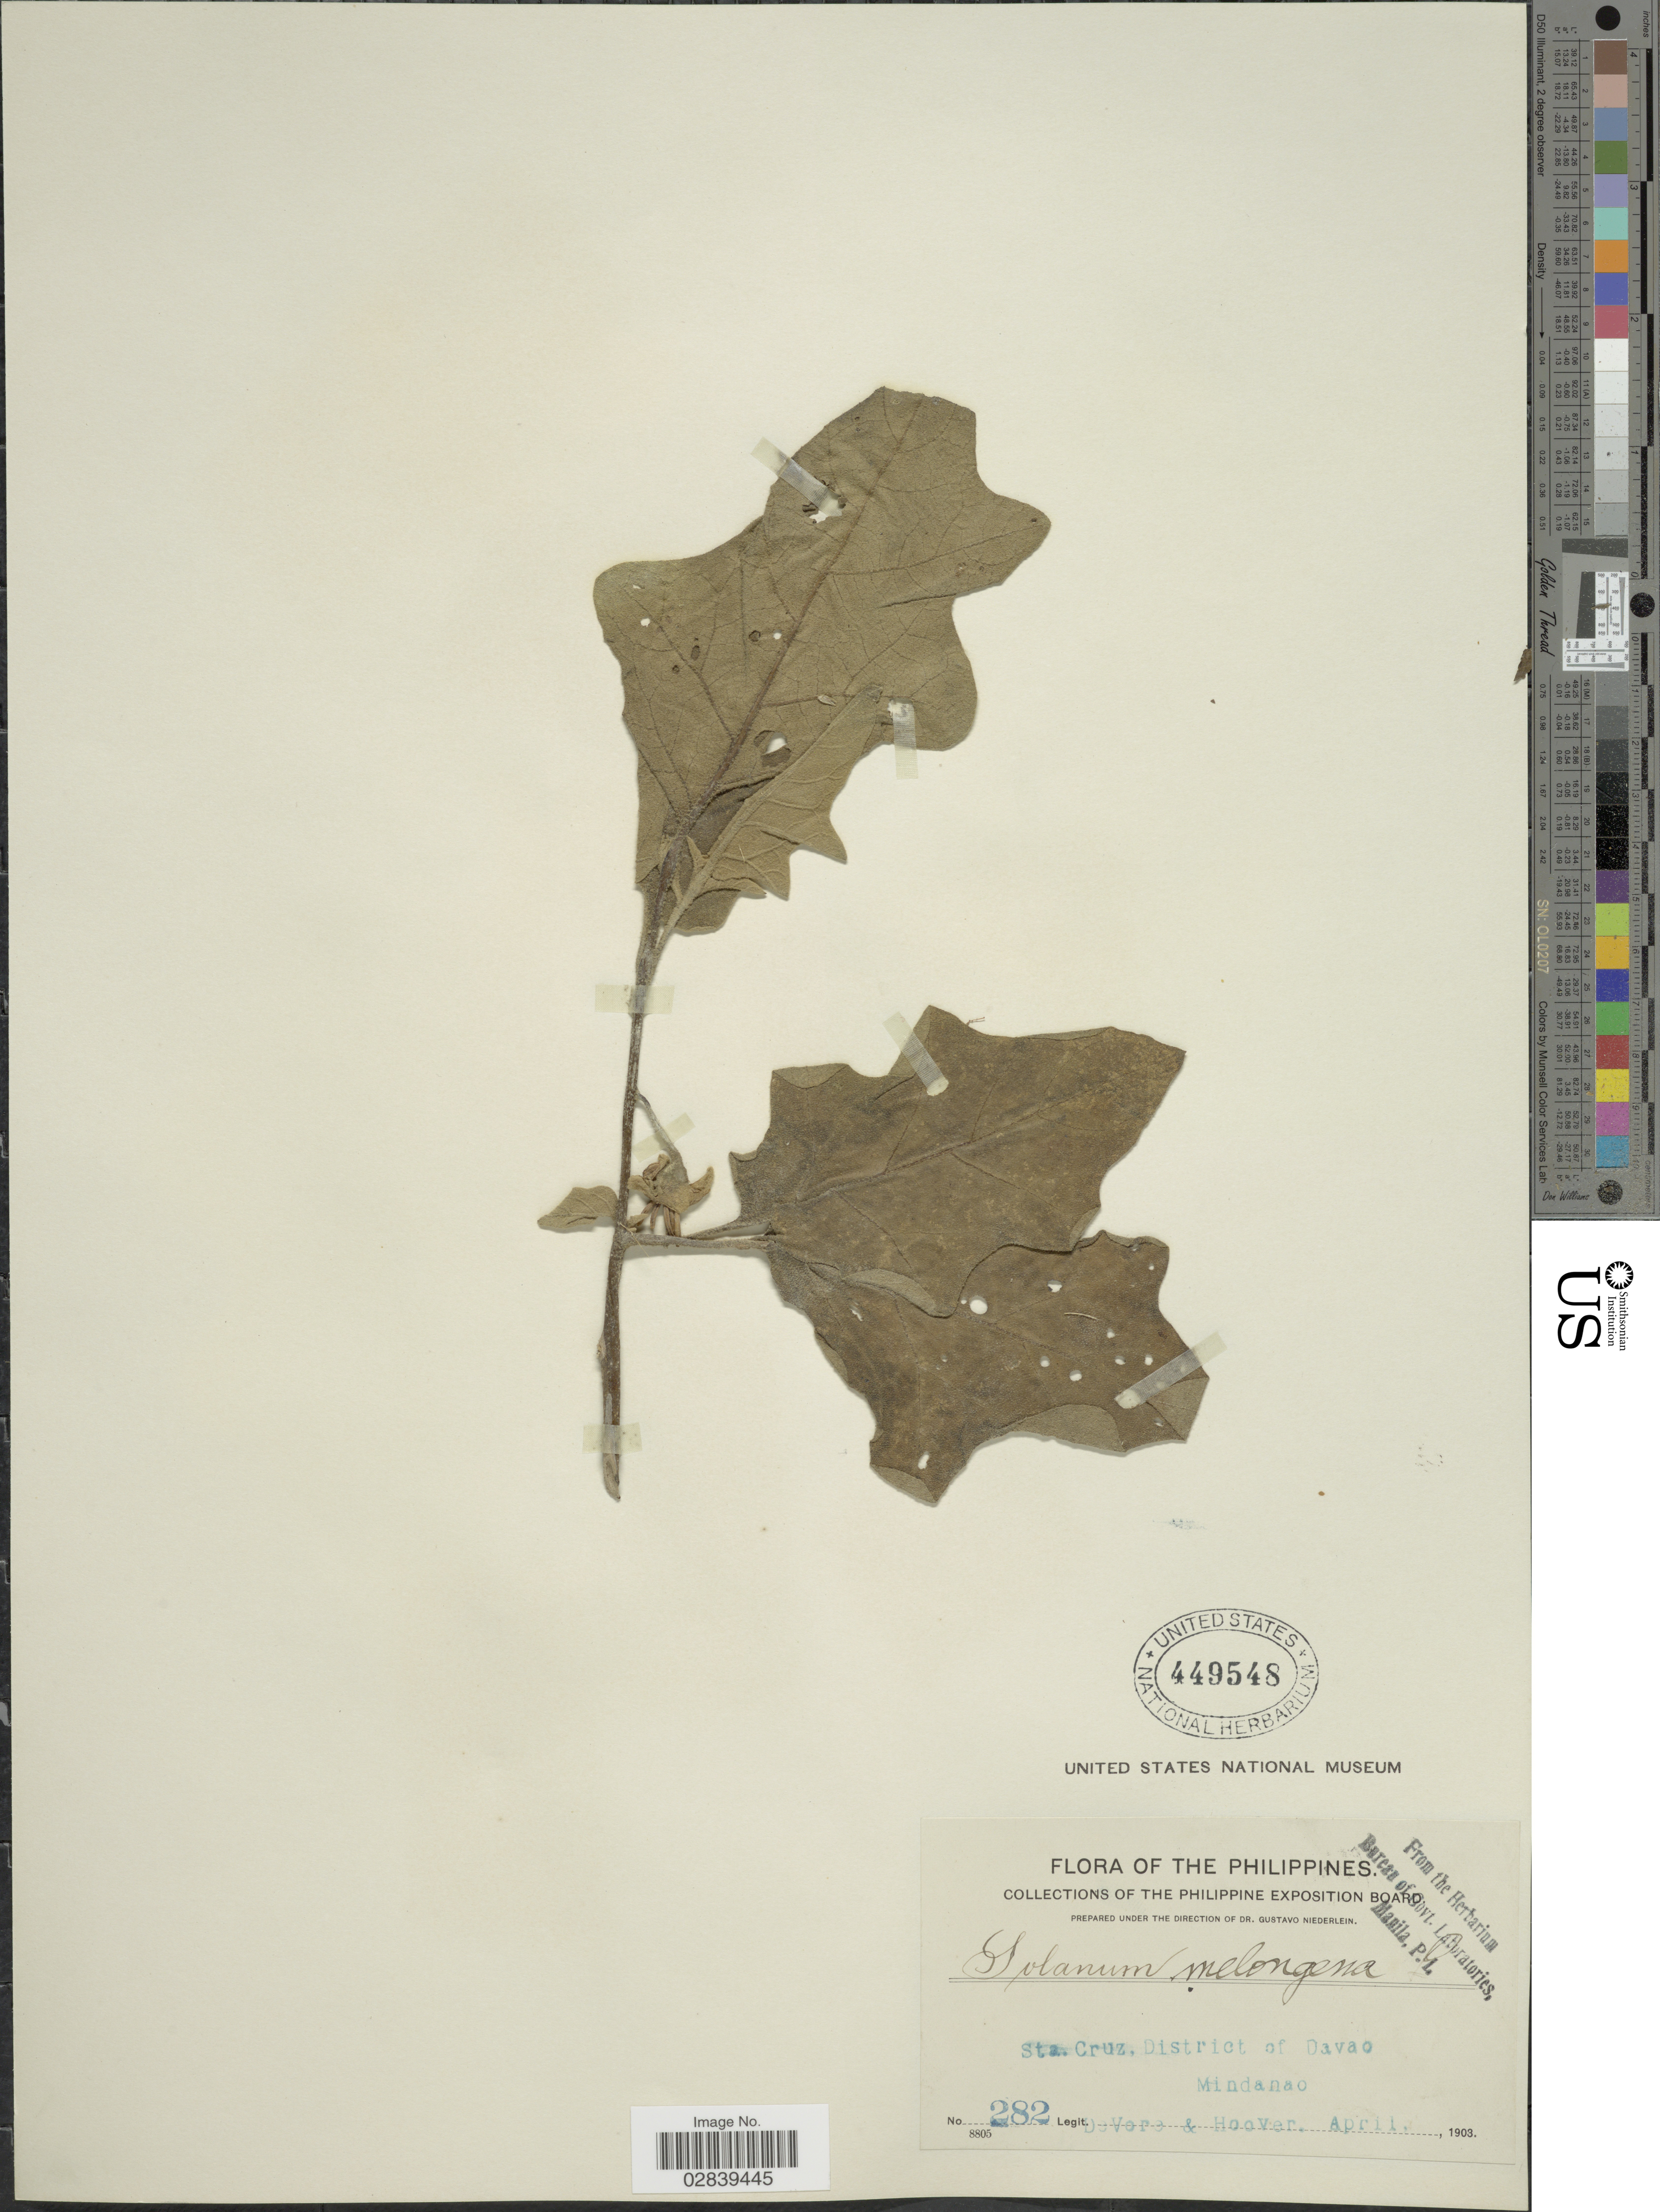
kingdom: Plantae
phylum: Tracheophyta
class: Magnoliopsida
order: Solanales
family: Solanaceae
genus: Solanum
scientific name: Solanum melongena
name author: L.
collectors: B. F. DeVore & -- Hoover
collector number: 282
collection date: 1903-04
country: Philippines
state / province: Davao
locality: Sta. Cruz, District of Davao, Mindanao.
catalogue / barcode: US 449548